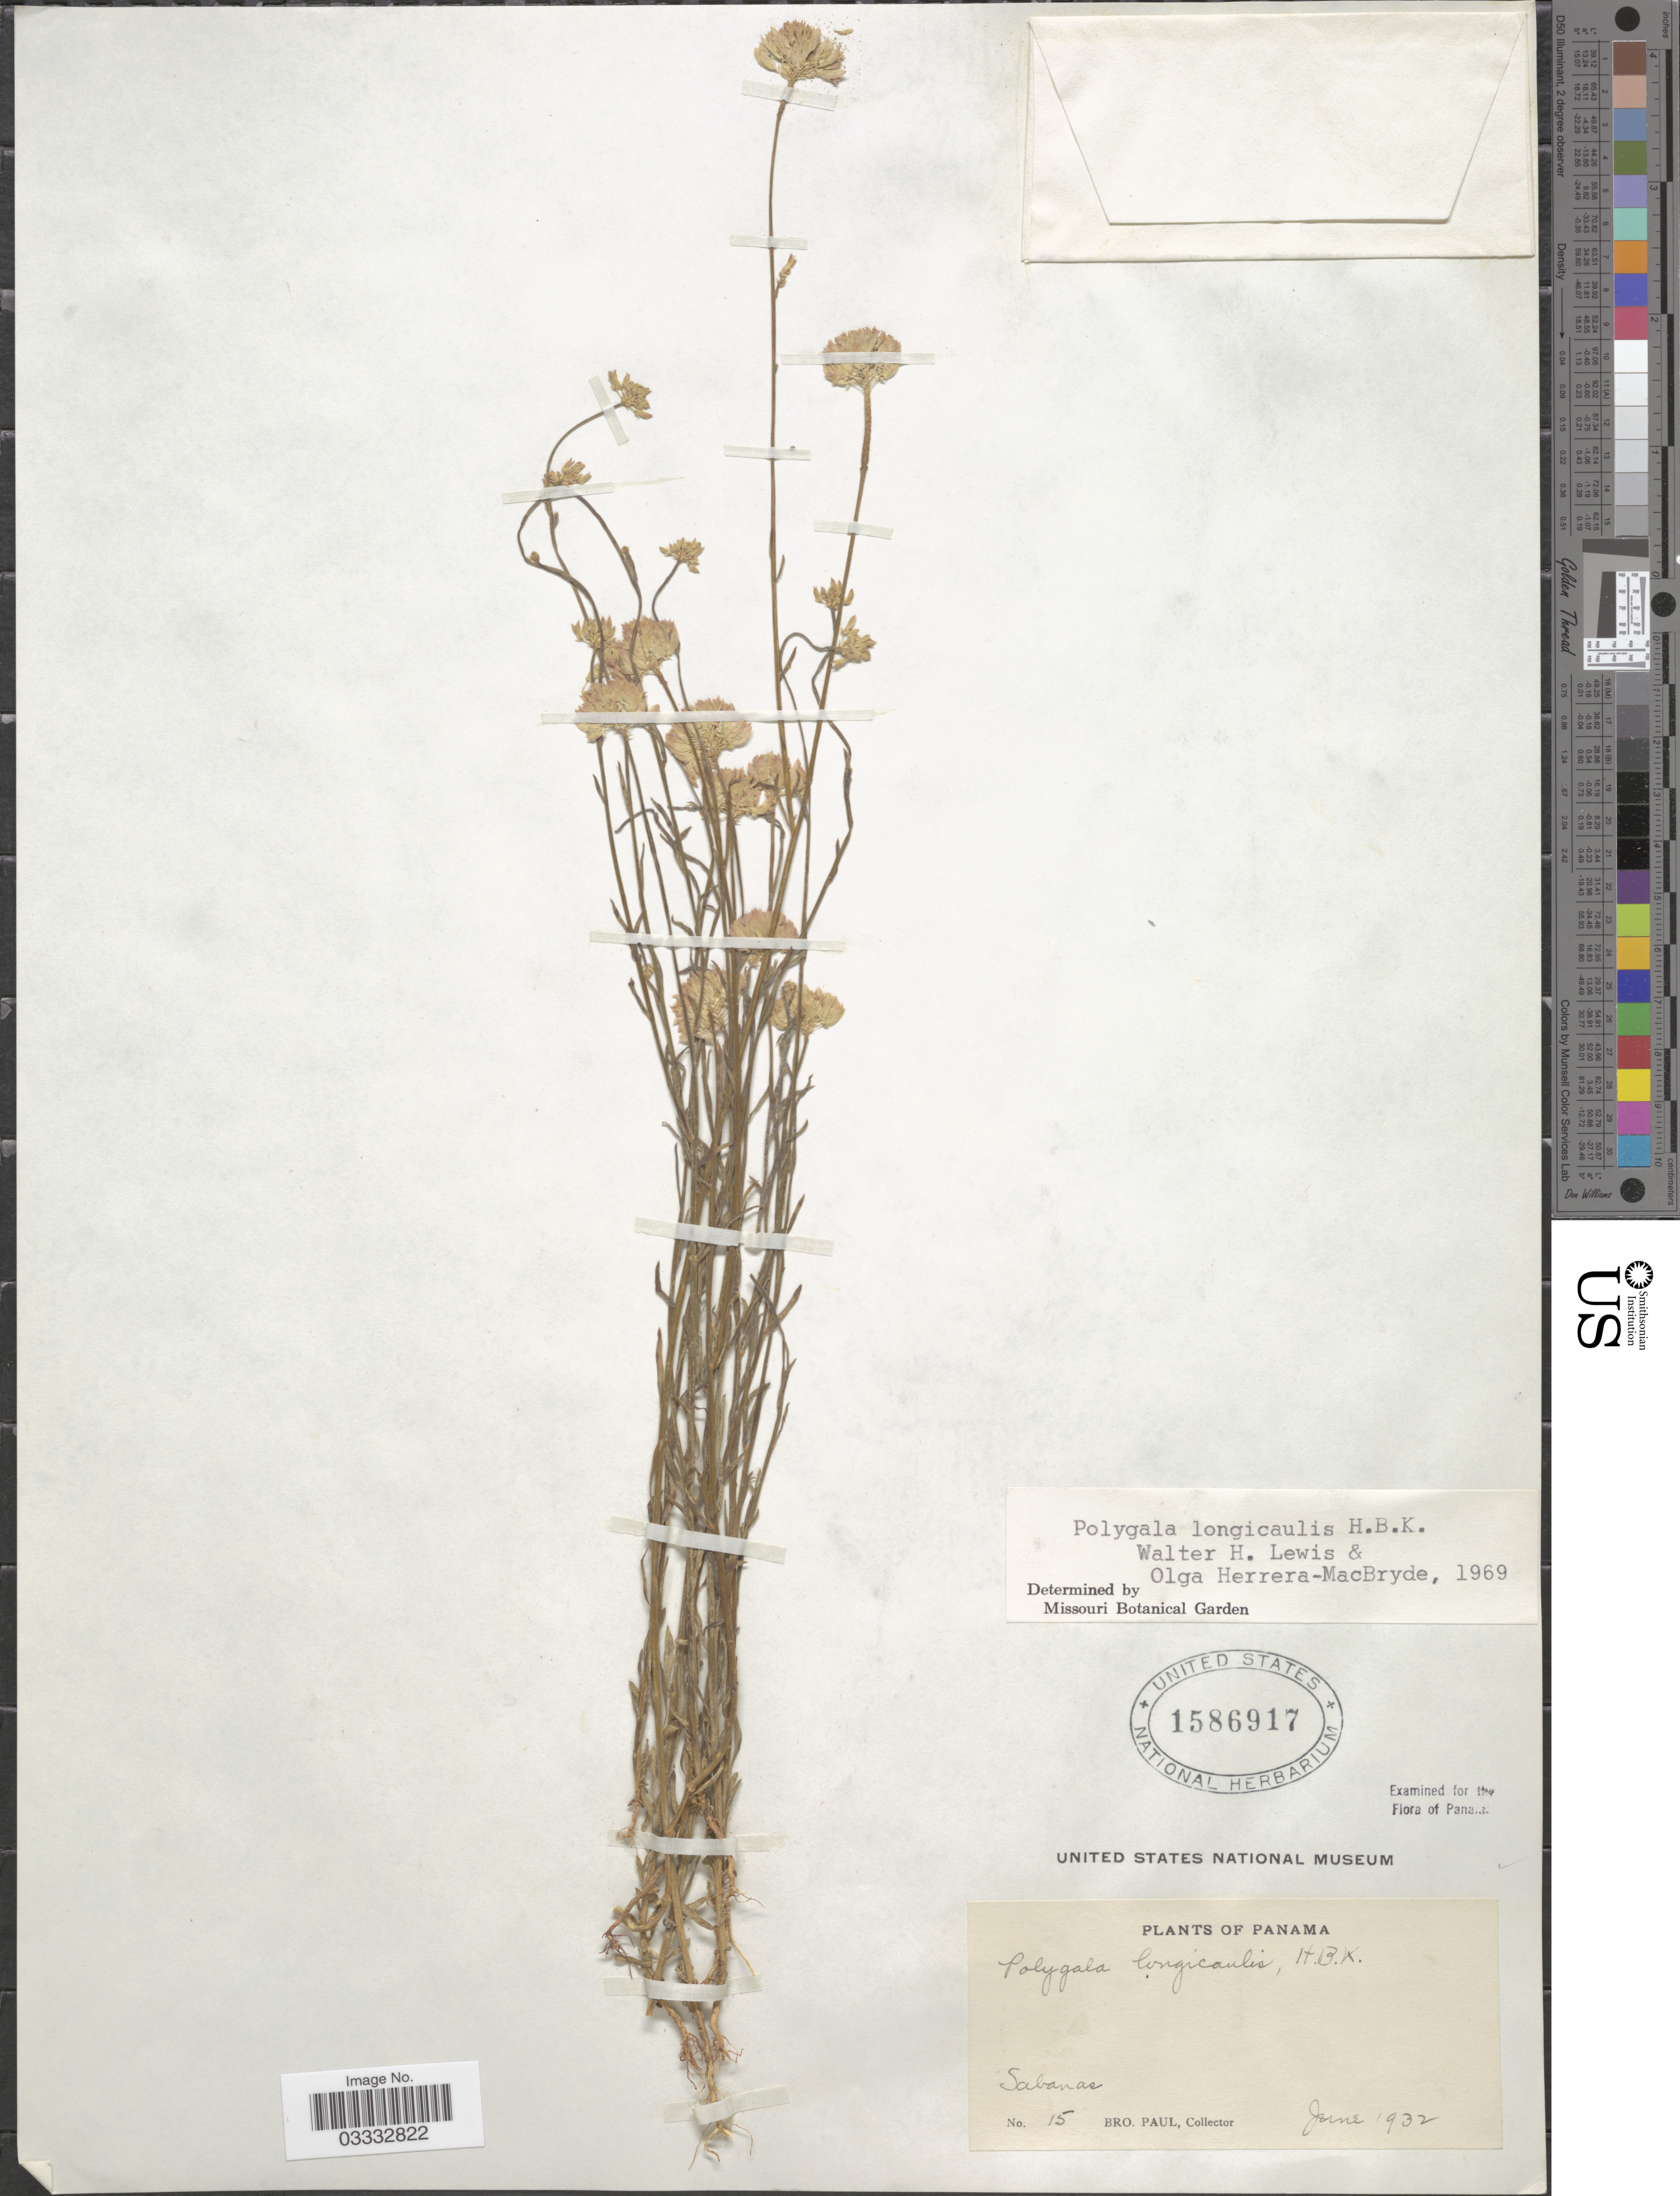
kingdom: Plantae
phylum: Tracheophyta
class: Magnoliopsida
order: Fabales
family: Polygalaceae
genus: Polygala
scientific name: Polygala longicaulis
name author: Kunth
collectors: B. Paul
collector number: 15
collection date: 1932-06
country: Panama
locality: Sabanas.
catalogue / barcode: US 1586917